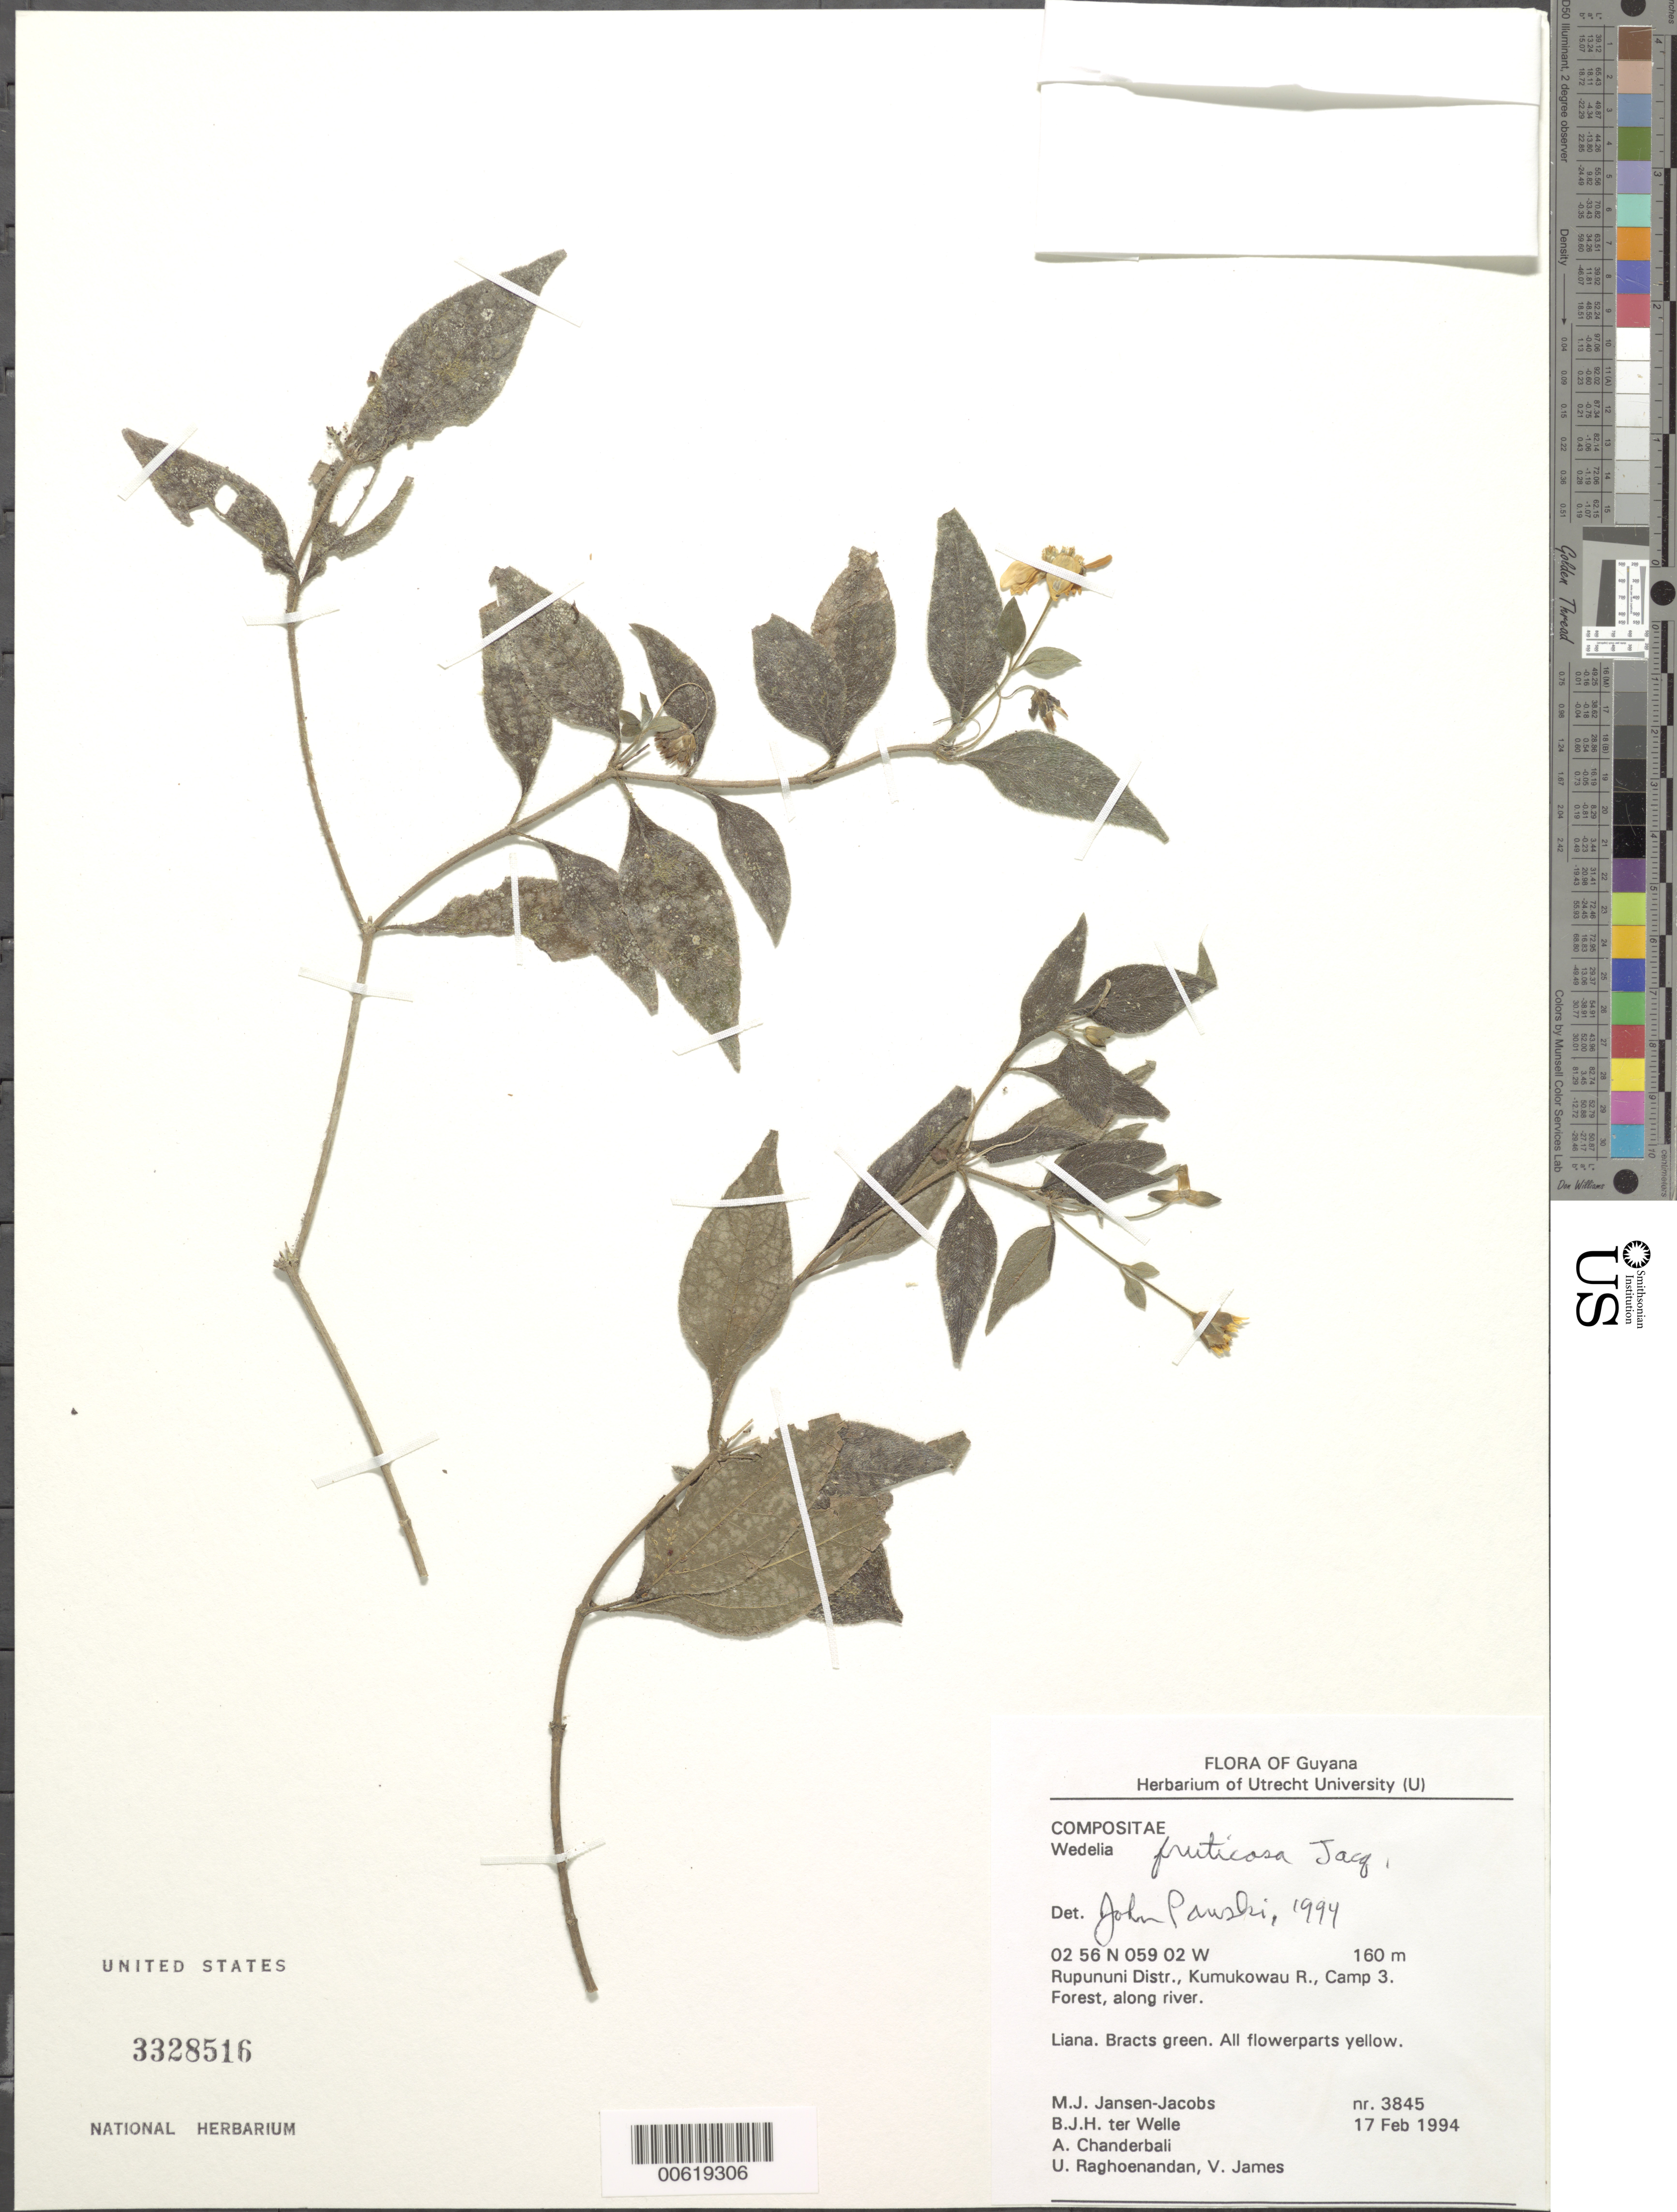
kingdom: Plantae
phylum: Tracheophyta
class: Magnoliopsida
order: Asterales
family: Asteraceae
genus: Wedelia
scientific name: Wedelia calycina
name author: Rich.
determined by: Pruski, J. F.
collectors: M. J. Jansen-Jacobs, B. Welle, A. S. Chanderbali, U. Raghoenandan & V. James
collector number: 3845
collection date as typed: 17-Feb-94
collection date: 1994-02-17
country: Guyana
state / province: U. Takutu-U. Essequibo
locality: Kumukowau R., Camp 3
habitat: Forest, along river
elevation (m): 160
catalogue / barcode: US 3328516